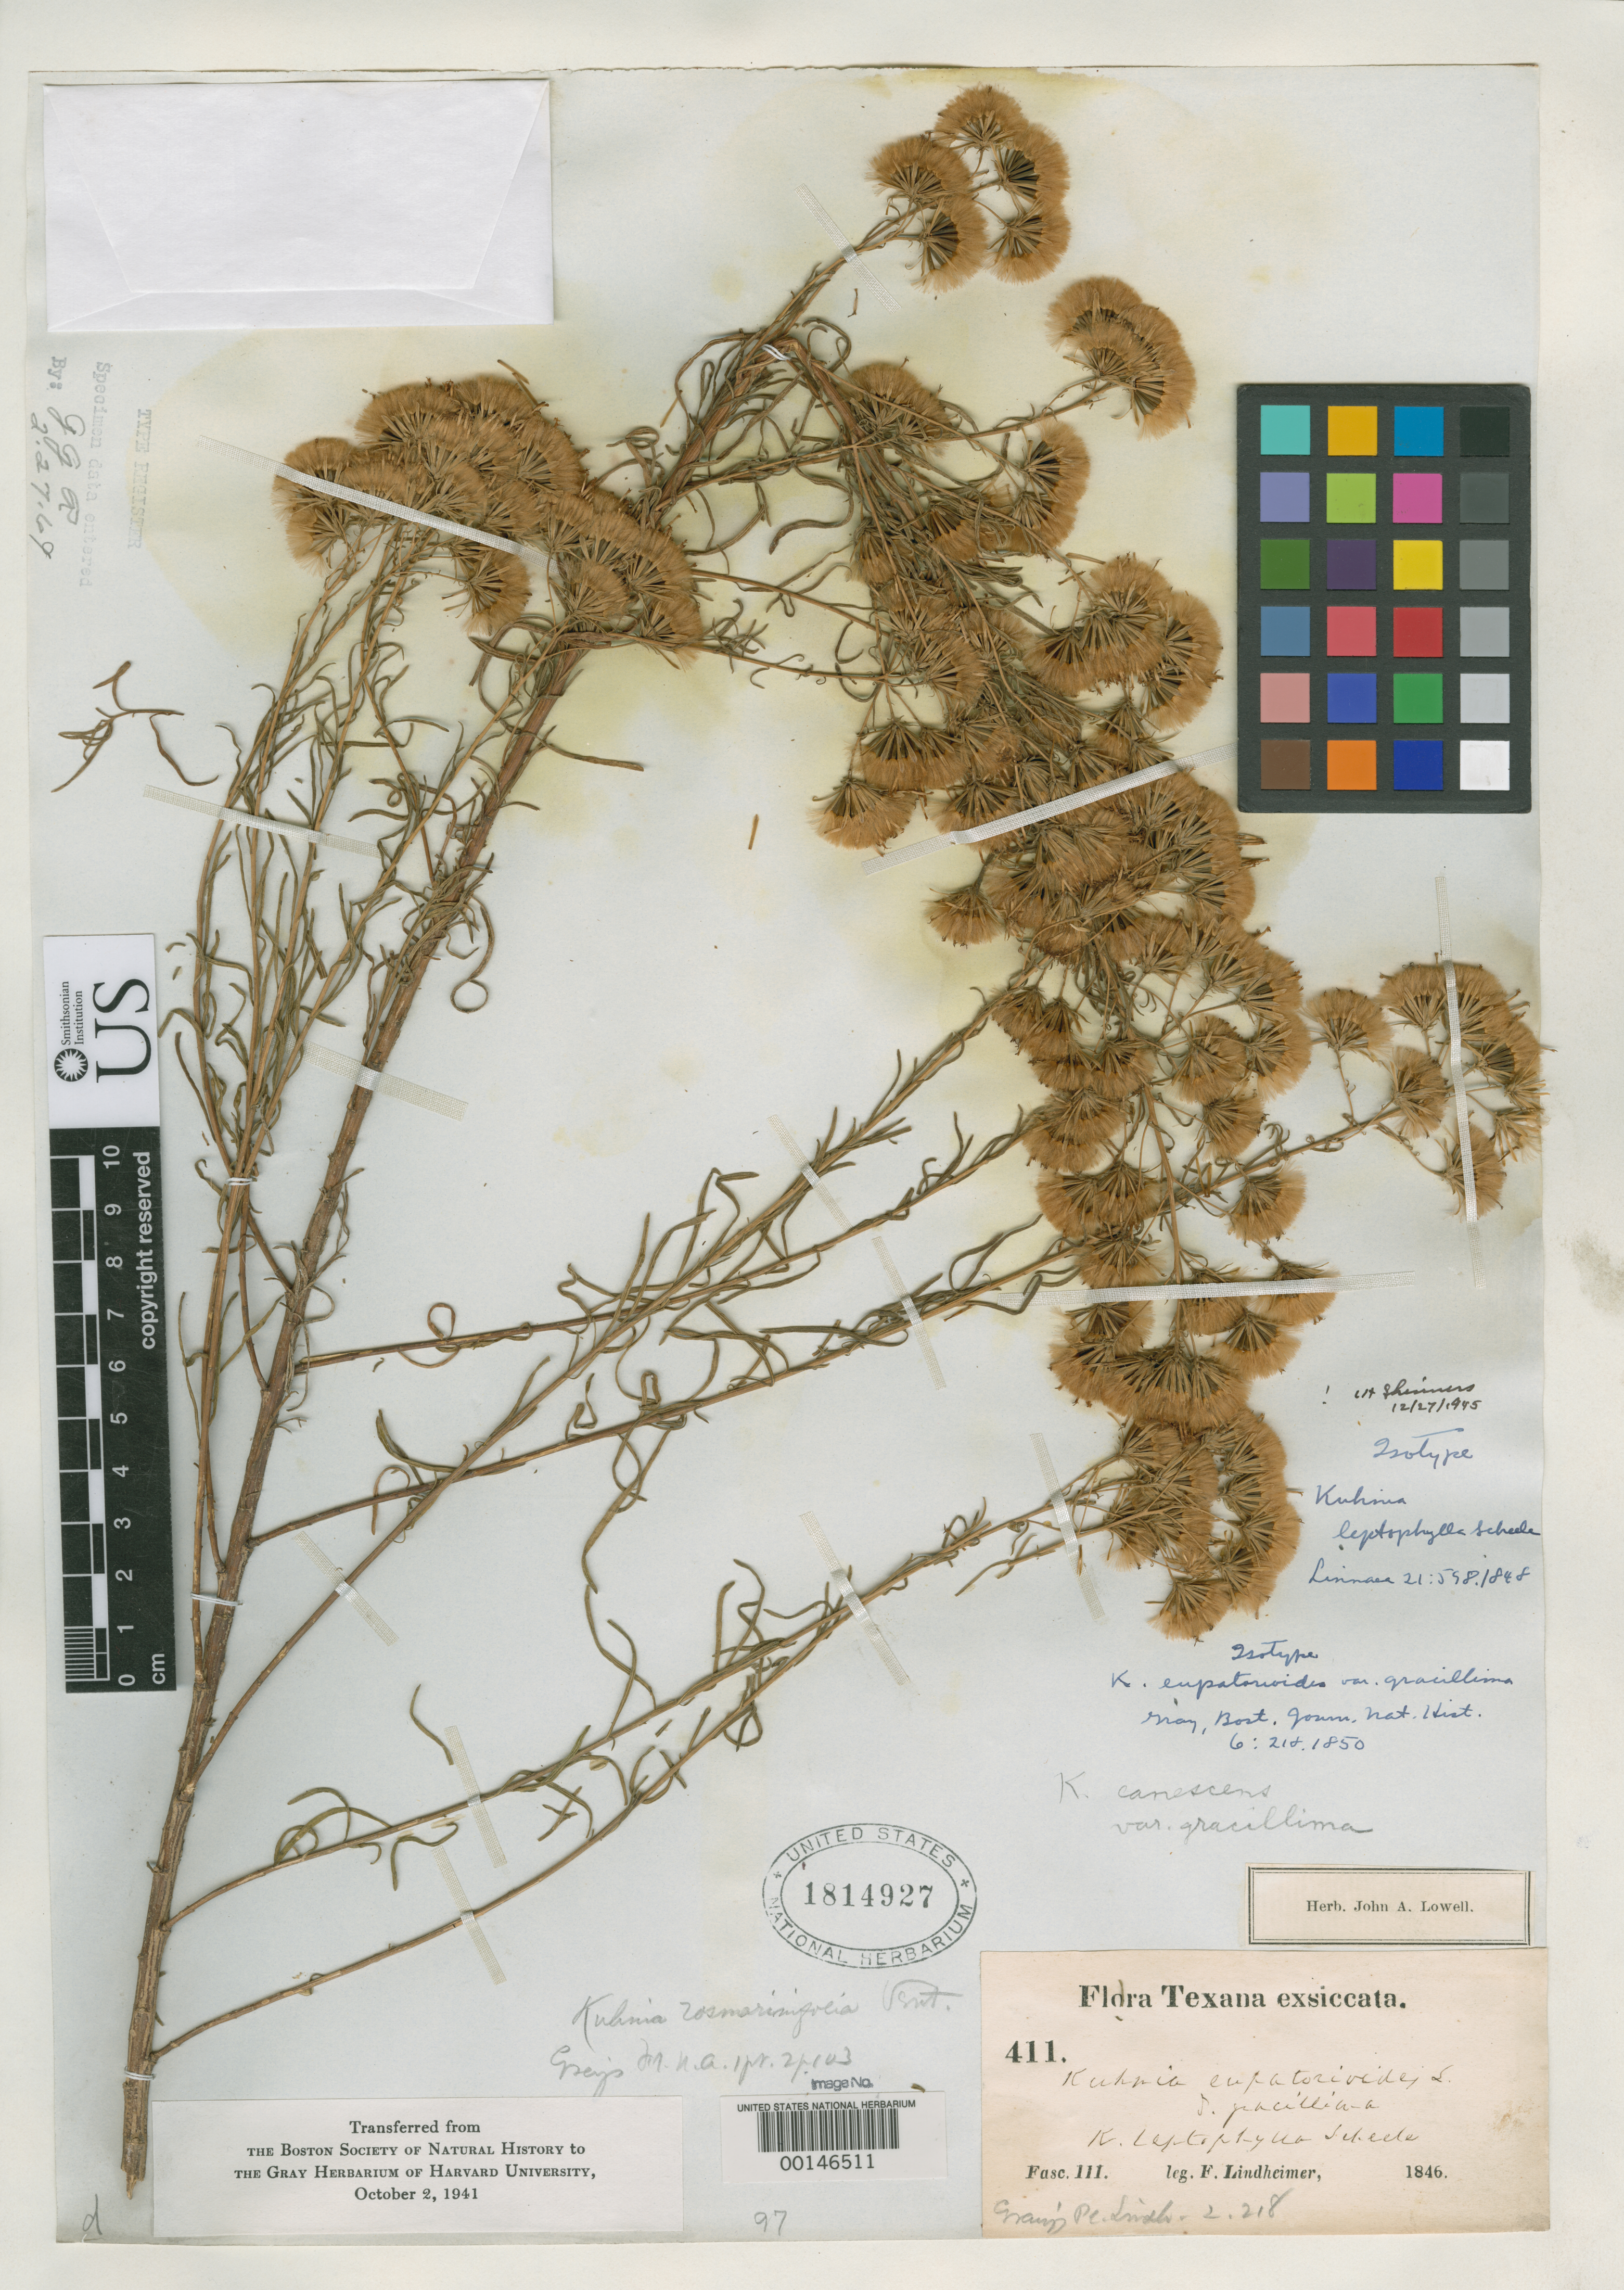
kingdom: Plantae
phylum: Tracheophyta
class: Magnoliopsida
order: Asterales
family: Asteraceae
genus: Kuhnia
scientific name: Kuhnia leptophylla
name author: Scheele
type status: Possible Isotype; Isotype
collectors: F. J. Lindheimer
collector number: Fl. Tex. Exs. 411, Fasc. III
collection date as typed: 1846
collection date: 1846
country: United States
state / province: Texas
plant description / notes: Cited 1946 (as probable isotype) by Shinners, Wrightia 1: 128. =Brickellia leptophylla (Scheele) Shinners acc. to Shinners 1971, Sida 4: 274; B. eupatorioides var. gracillima (A. Gray) B.L. Turner acc. to Turner, Phytologia 67: 130 (1989).; Also an isotype of Kuhnia eupatorioides var. gracillima A. Gray.; Cited 1946 by Shinners, Wrightia 1: 128. =Brickellia leptophylla (Scheele) Shinners acc. to Shinners 1971, Sida 4: 274; B. eupatorioides var. gracillima (A. Gray) B.L. Turner acc. to Turner, Phytologia 67: 130 (1989); Also a possible isotype of Kuhnia leptophylla Scheele.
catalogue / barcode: US 1814927